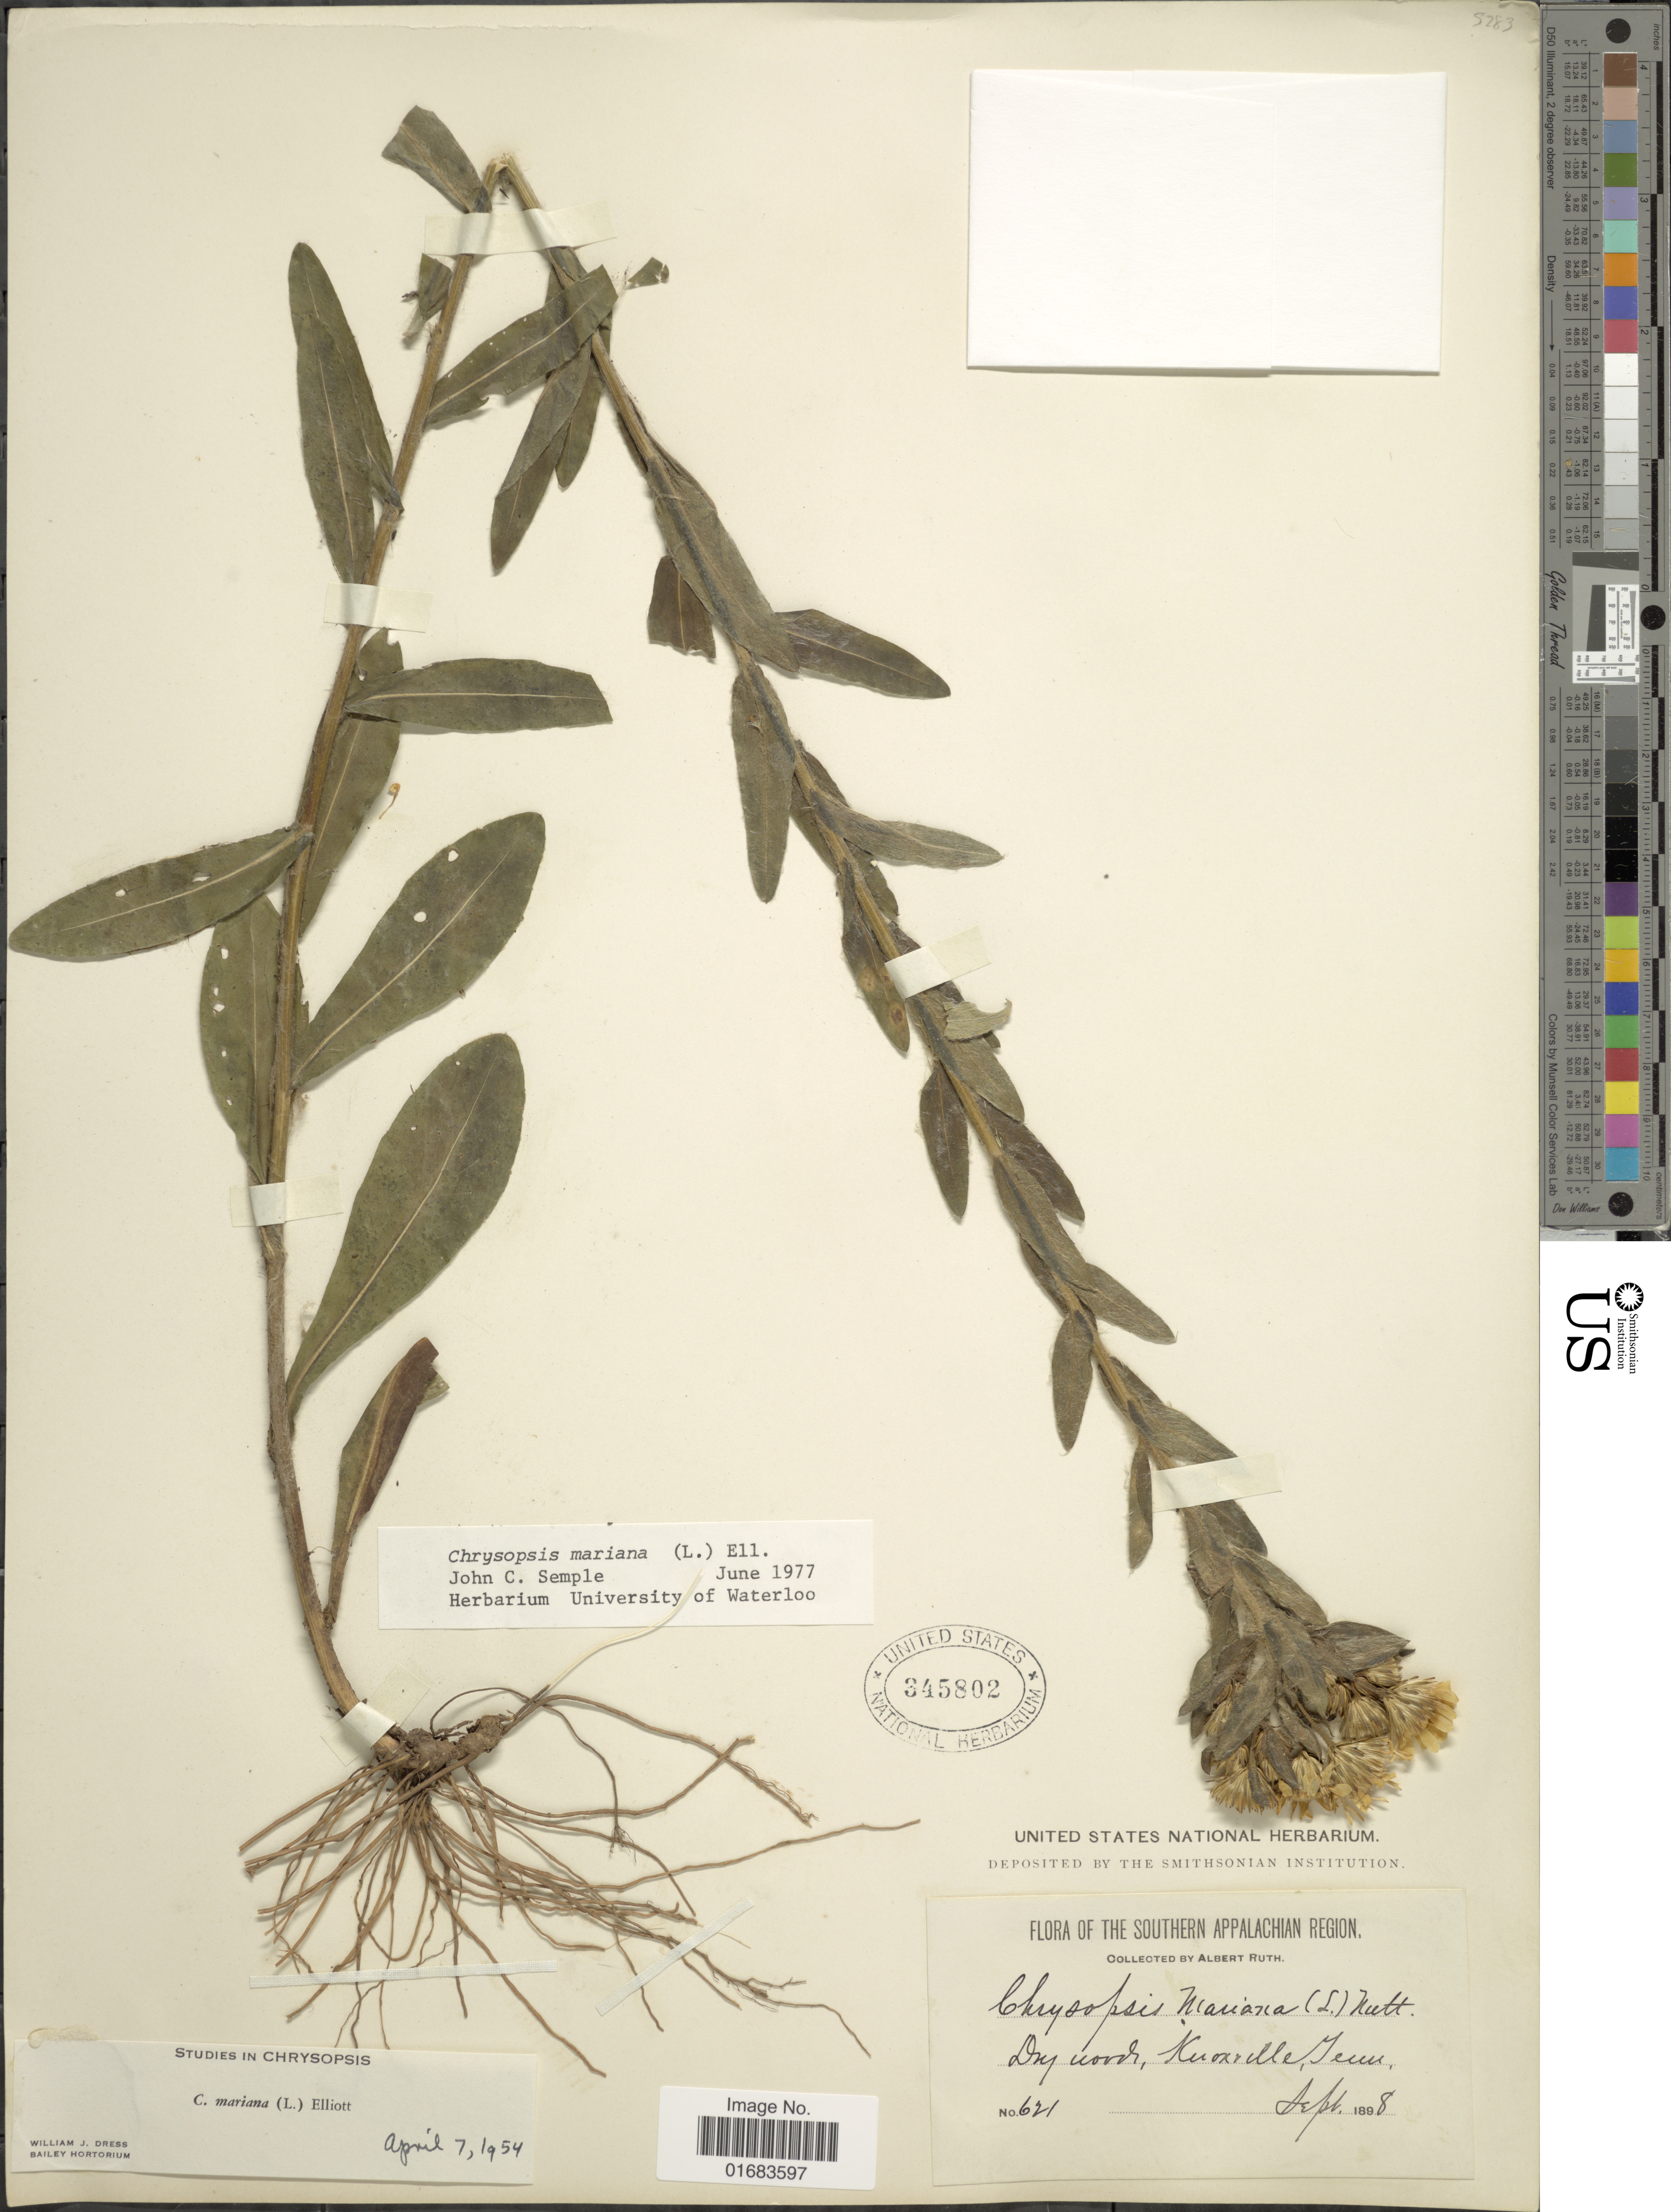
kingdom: Plantae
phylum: Tracheophyta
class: Magnoliopsida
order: Asterales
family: Asteraceae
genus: Chrysopsis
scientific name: Chrysopsis mariana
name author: (L.) Elliott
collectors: A. Ruth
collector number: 621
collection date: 1898-09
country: United States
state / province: Tennessee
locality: Dry wood. Knoxville, Tenn. Southern Appalachian Region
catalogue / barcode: US 345802